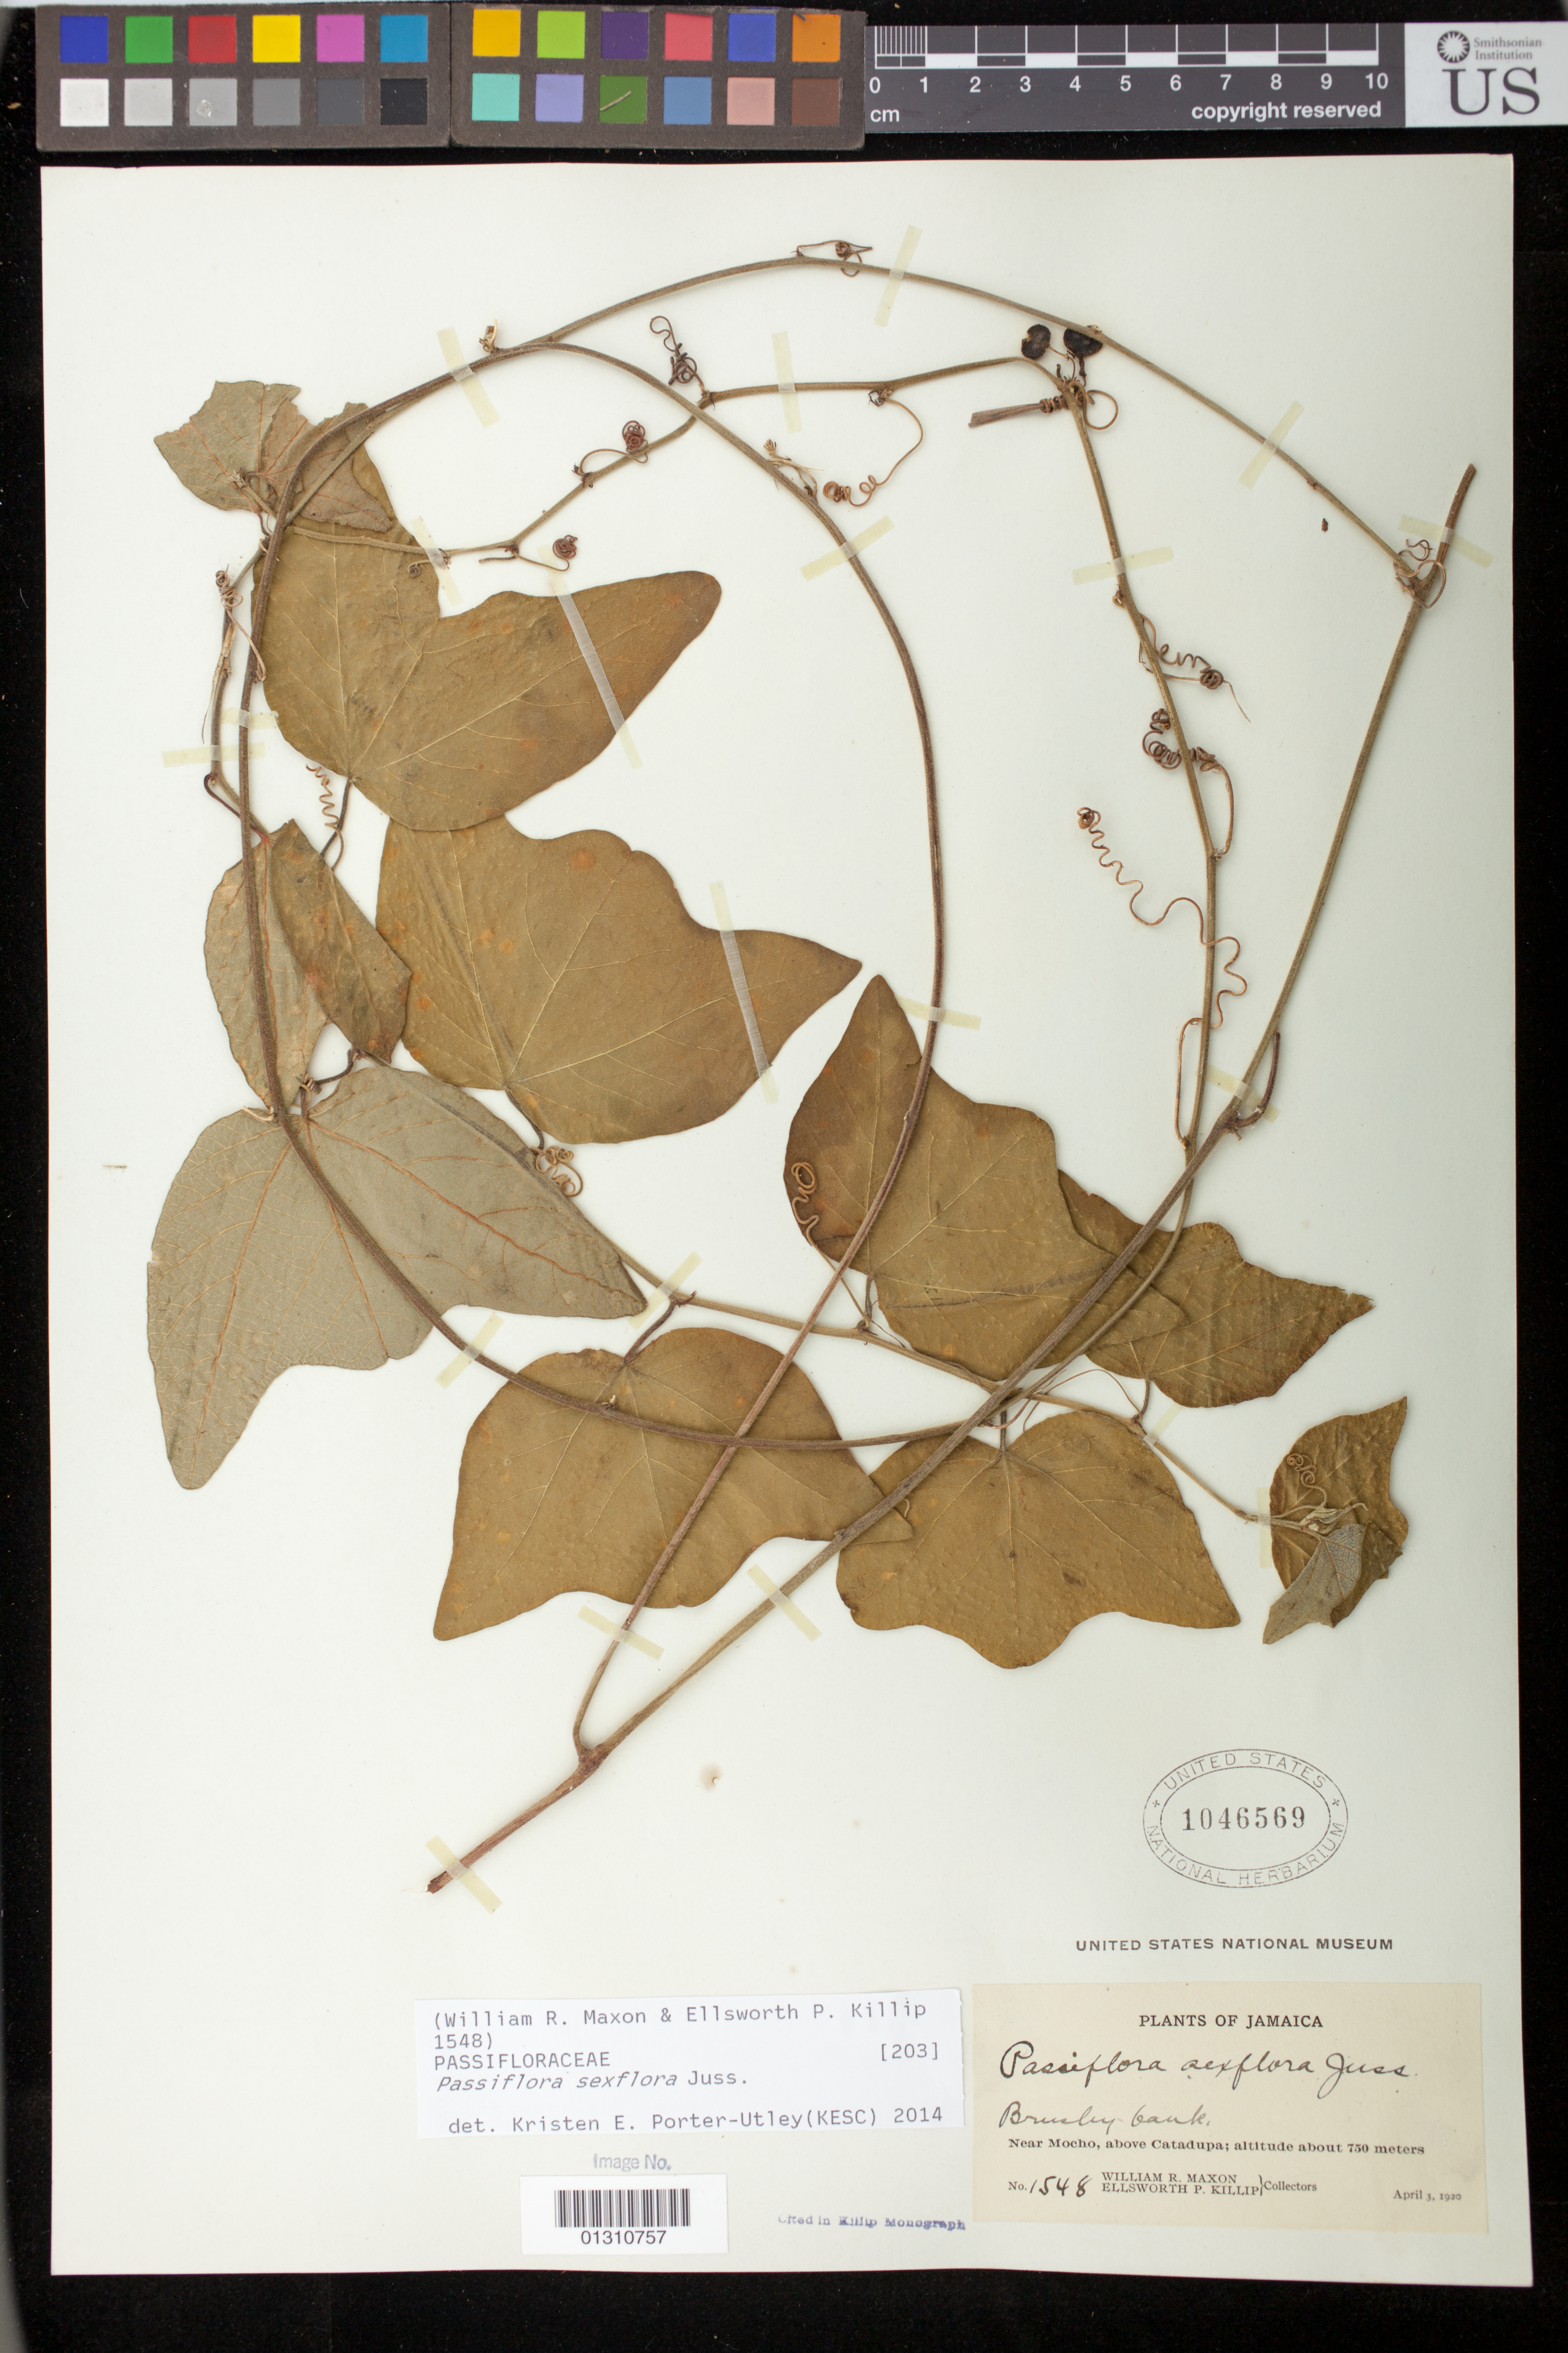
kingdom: Plantae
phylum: Tracheophyta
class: Magnoliopsida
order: Malpighiales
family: Passifloraceae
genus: Passiflora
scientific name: Passiflora sexflora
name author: Juss.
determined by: Porter-Utley, Kristen E.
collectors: W. R. Maxon & E. P. Killip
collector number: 1548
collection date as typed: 03 Apr 1920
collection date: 1920-04-03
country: Jamaica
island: Jamaica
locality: Near Mocho, above Catadupa.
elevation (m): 750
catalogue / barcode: US 1046569